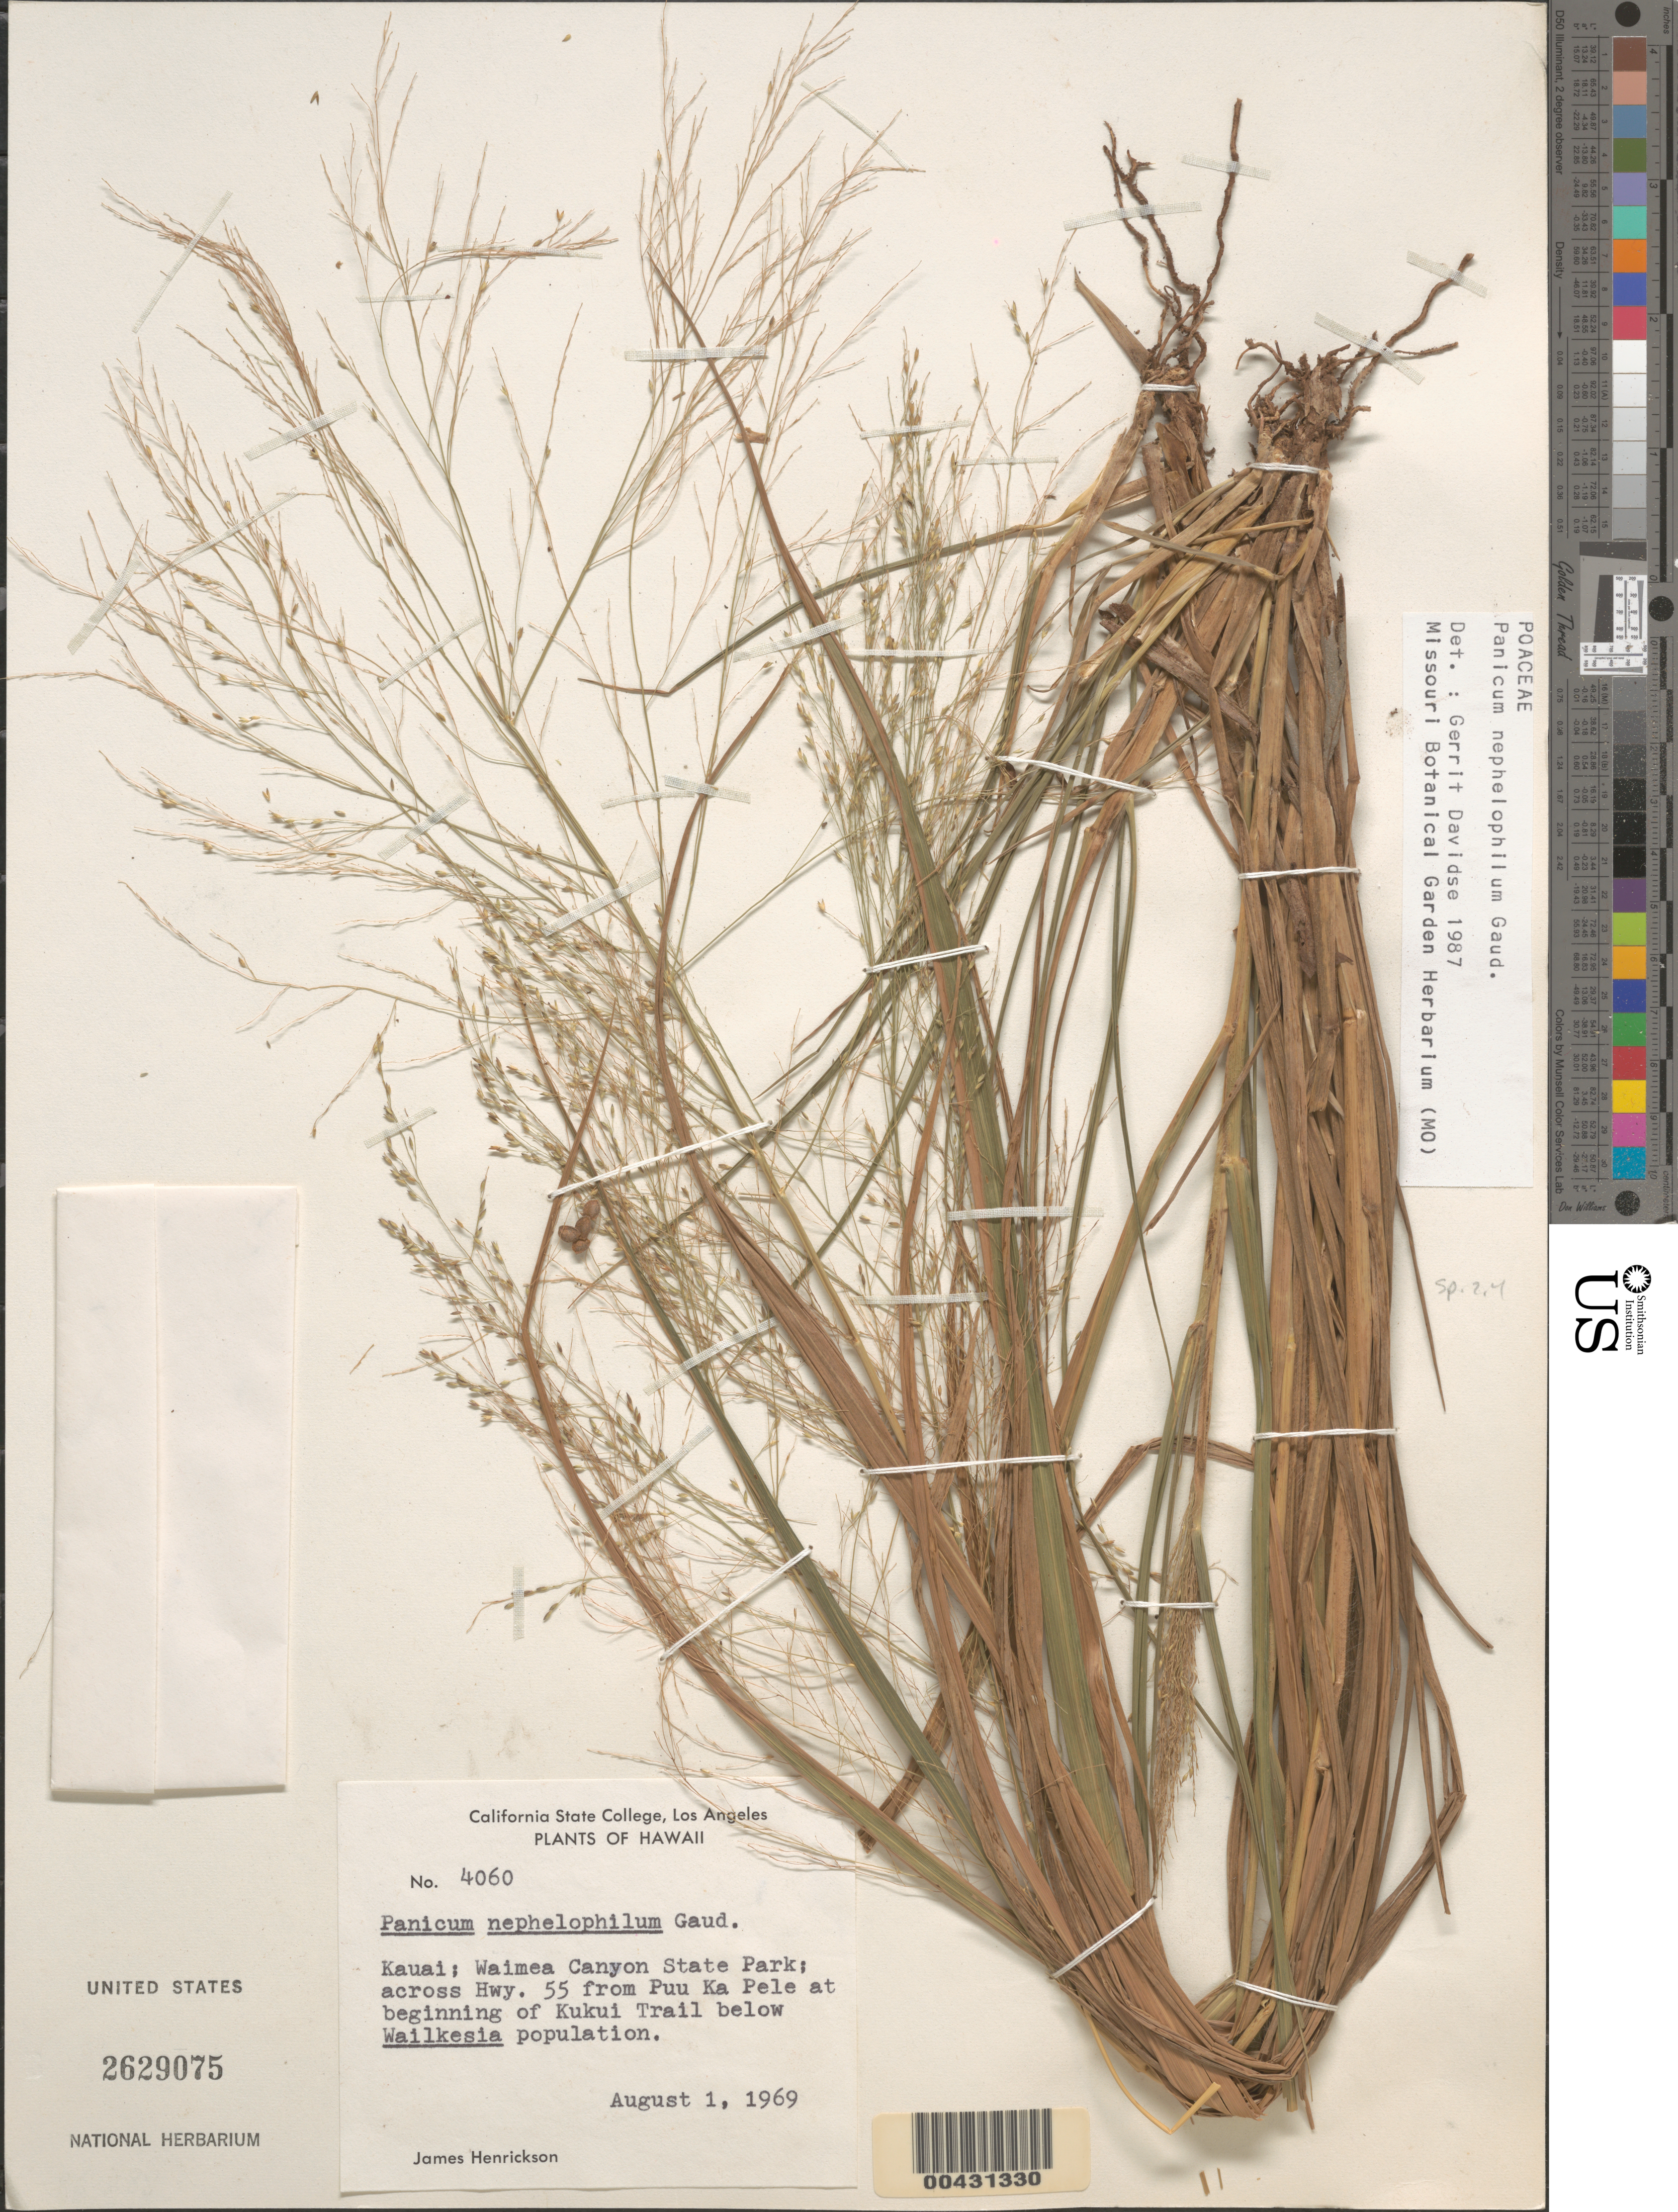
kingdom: Plantae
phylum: Tracheophyta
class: Liliopsida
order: Poales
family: Poaceae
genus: Panicum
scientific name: Panicum nephelophilum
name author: Gaudich.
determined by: Davidse, Gerrit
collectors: J. S. Henrickson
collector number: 4060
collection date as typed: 1 Aug 1969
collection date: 1969-08-01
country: United States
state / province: Hawaii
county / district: Kauai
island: Kaua'i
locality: Waimea Canyon State Park, across Hwy. 55 from Puu Ka Pele at beginning of Kukui Trail Below Wailkesia population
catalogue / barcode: US 2629075